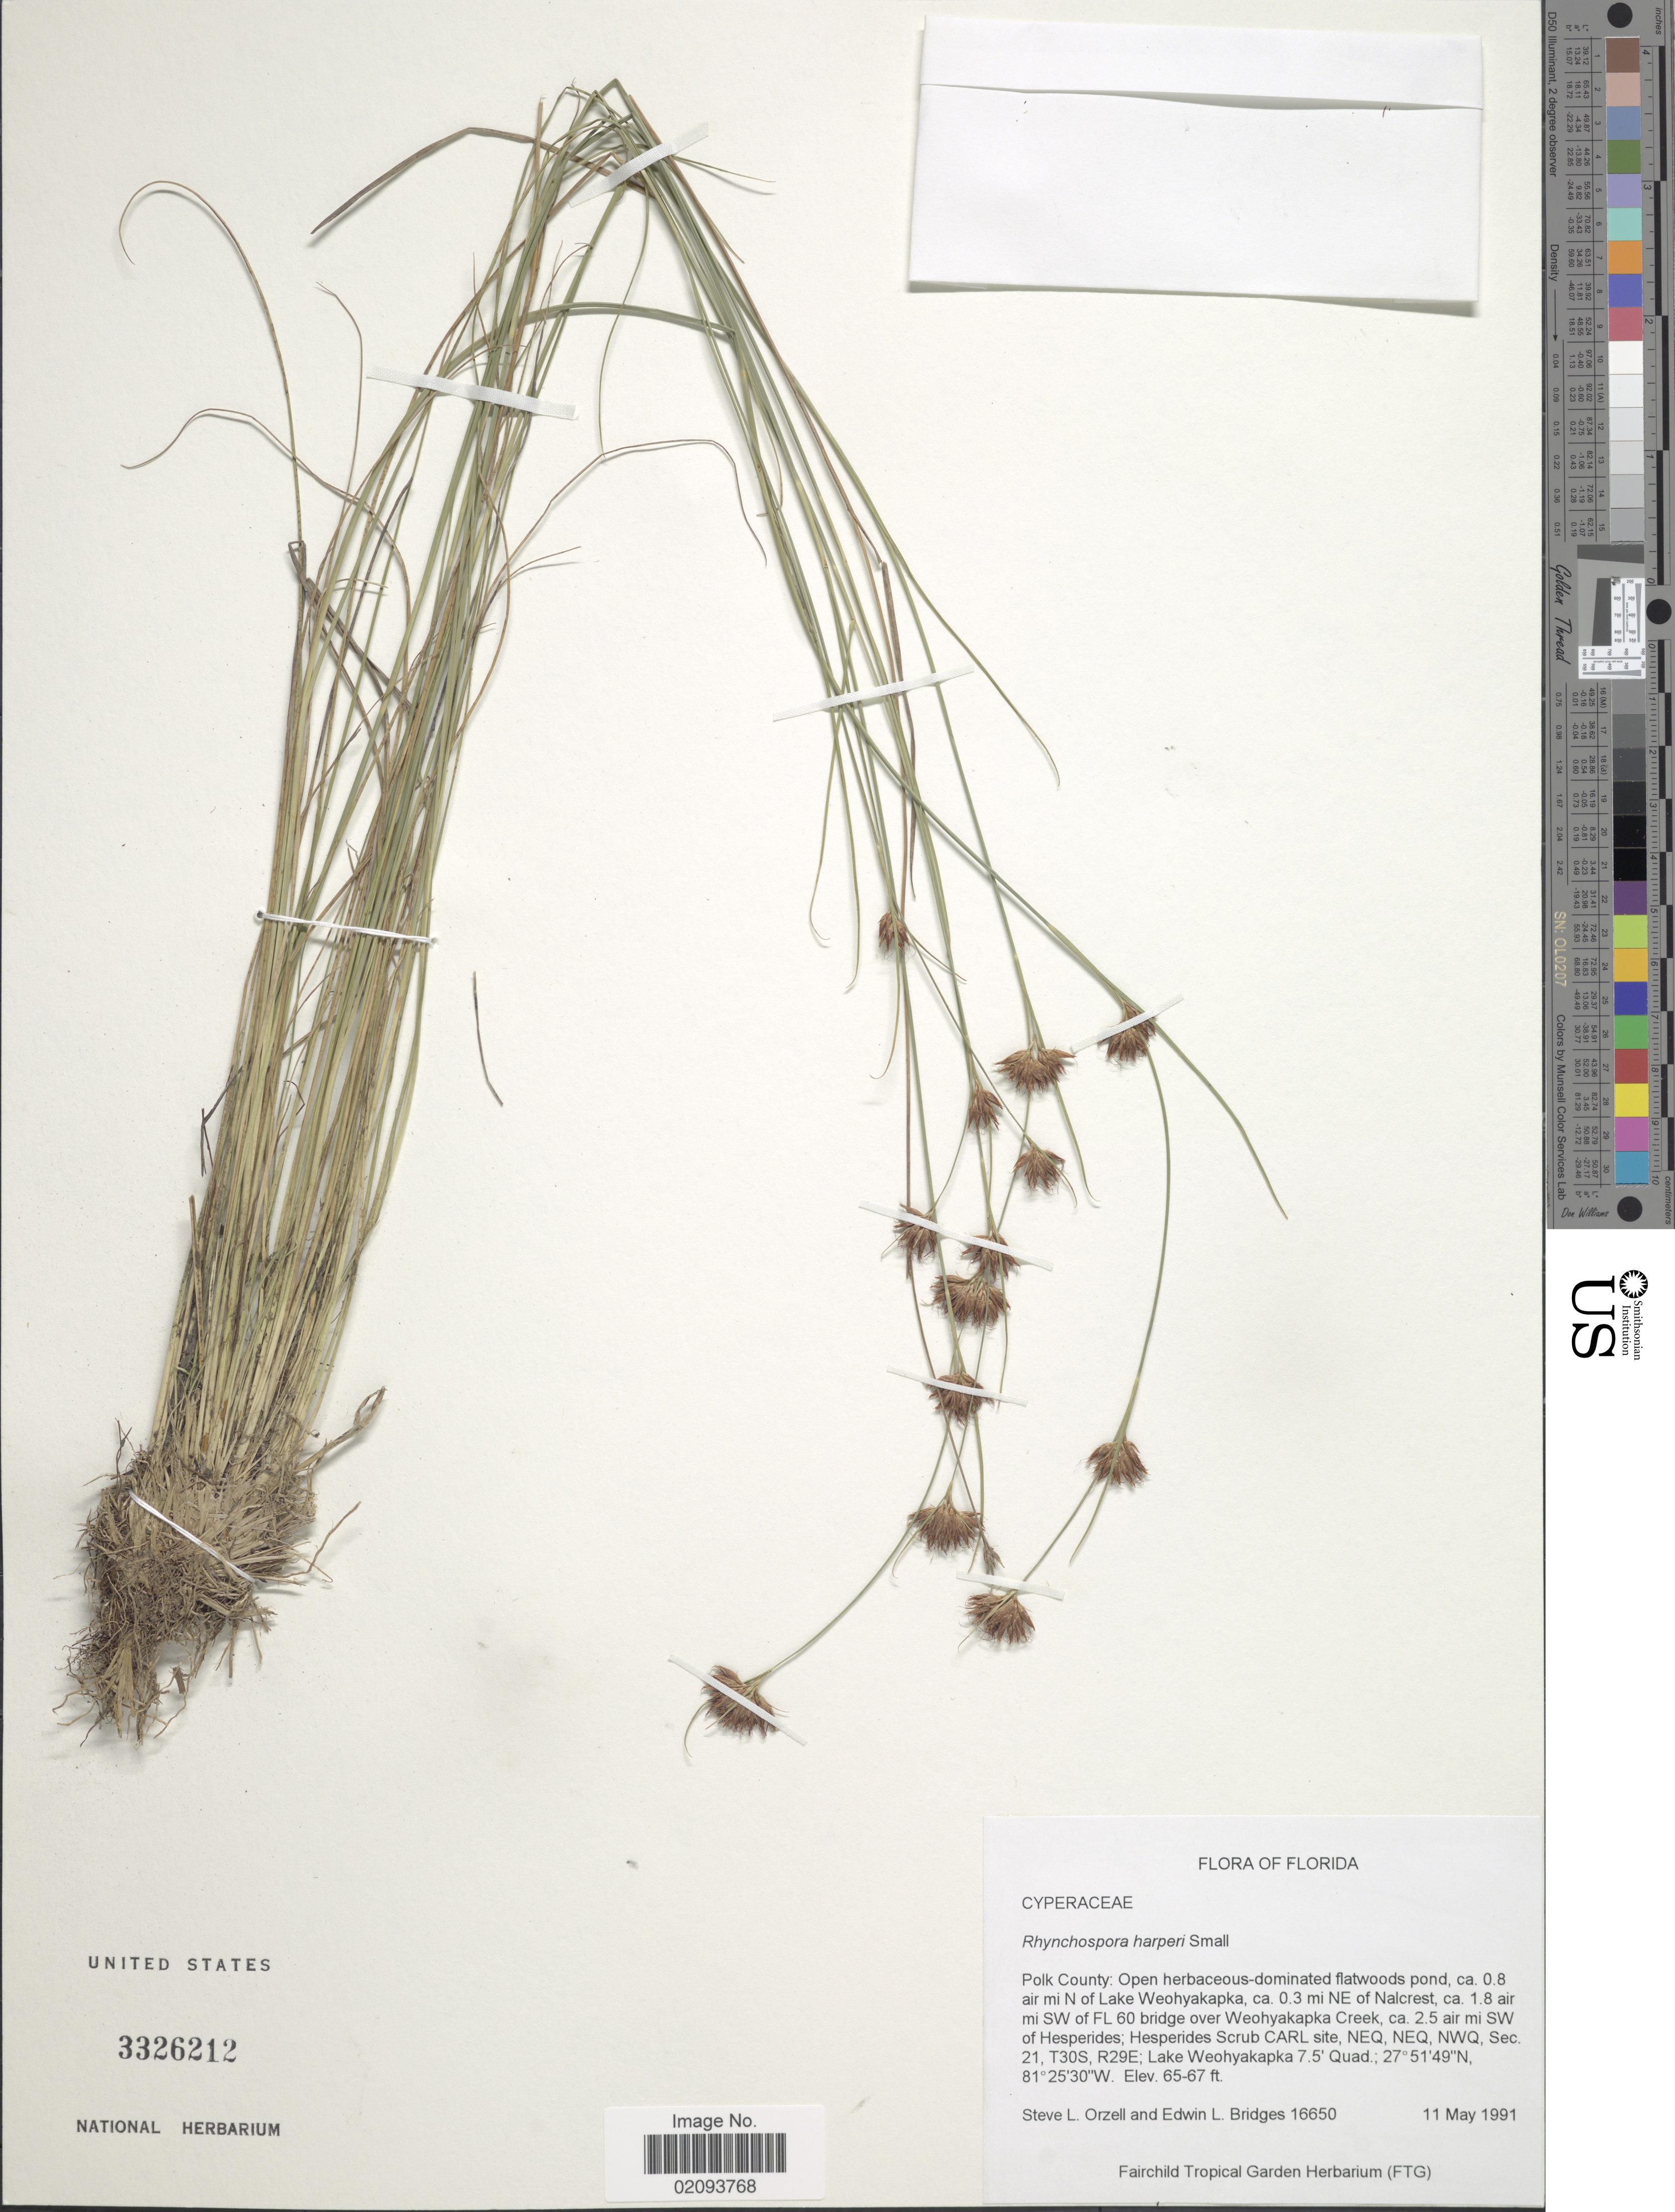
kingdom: Plantae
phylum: Tracheophyta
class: Liliopsida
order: Poales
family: Cyperaceae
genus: Rhynchospora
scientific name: Rhynchospora harperi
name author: Small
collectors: S. Orzell & E. Bridges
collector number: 16650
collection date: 1991-05-11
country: United States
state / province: Florida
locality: Polk County: Open herbaceous-dominated flatwoods pond, ca. 0.8 air mi N of Lake Weohyakapka, ca. 0.3 mi NE of Nalcrest, ca. 1.8 air mi SW of FL 60 bridge over Weohyakapka Creek, ca. 2.5 air mi SW of Hesperides; Hesperides Scrub CARL site, NEQ, NEQ, NWQ, Sec. 21, T30S, R29E; Lake Weohyakapka, 7.5' Quad.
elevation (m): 20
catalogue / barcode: US 3326212